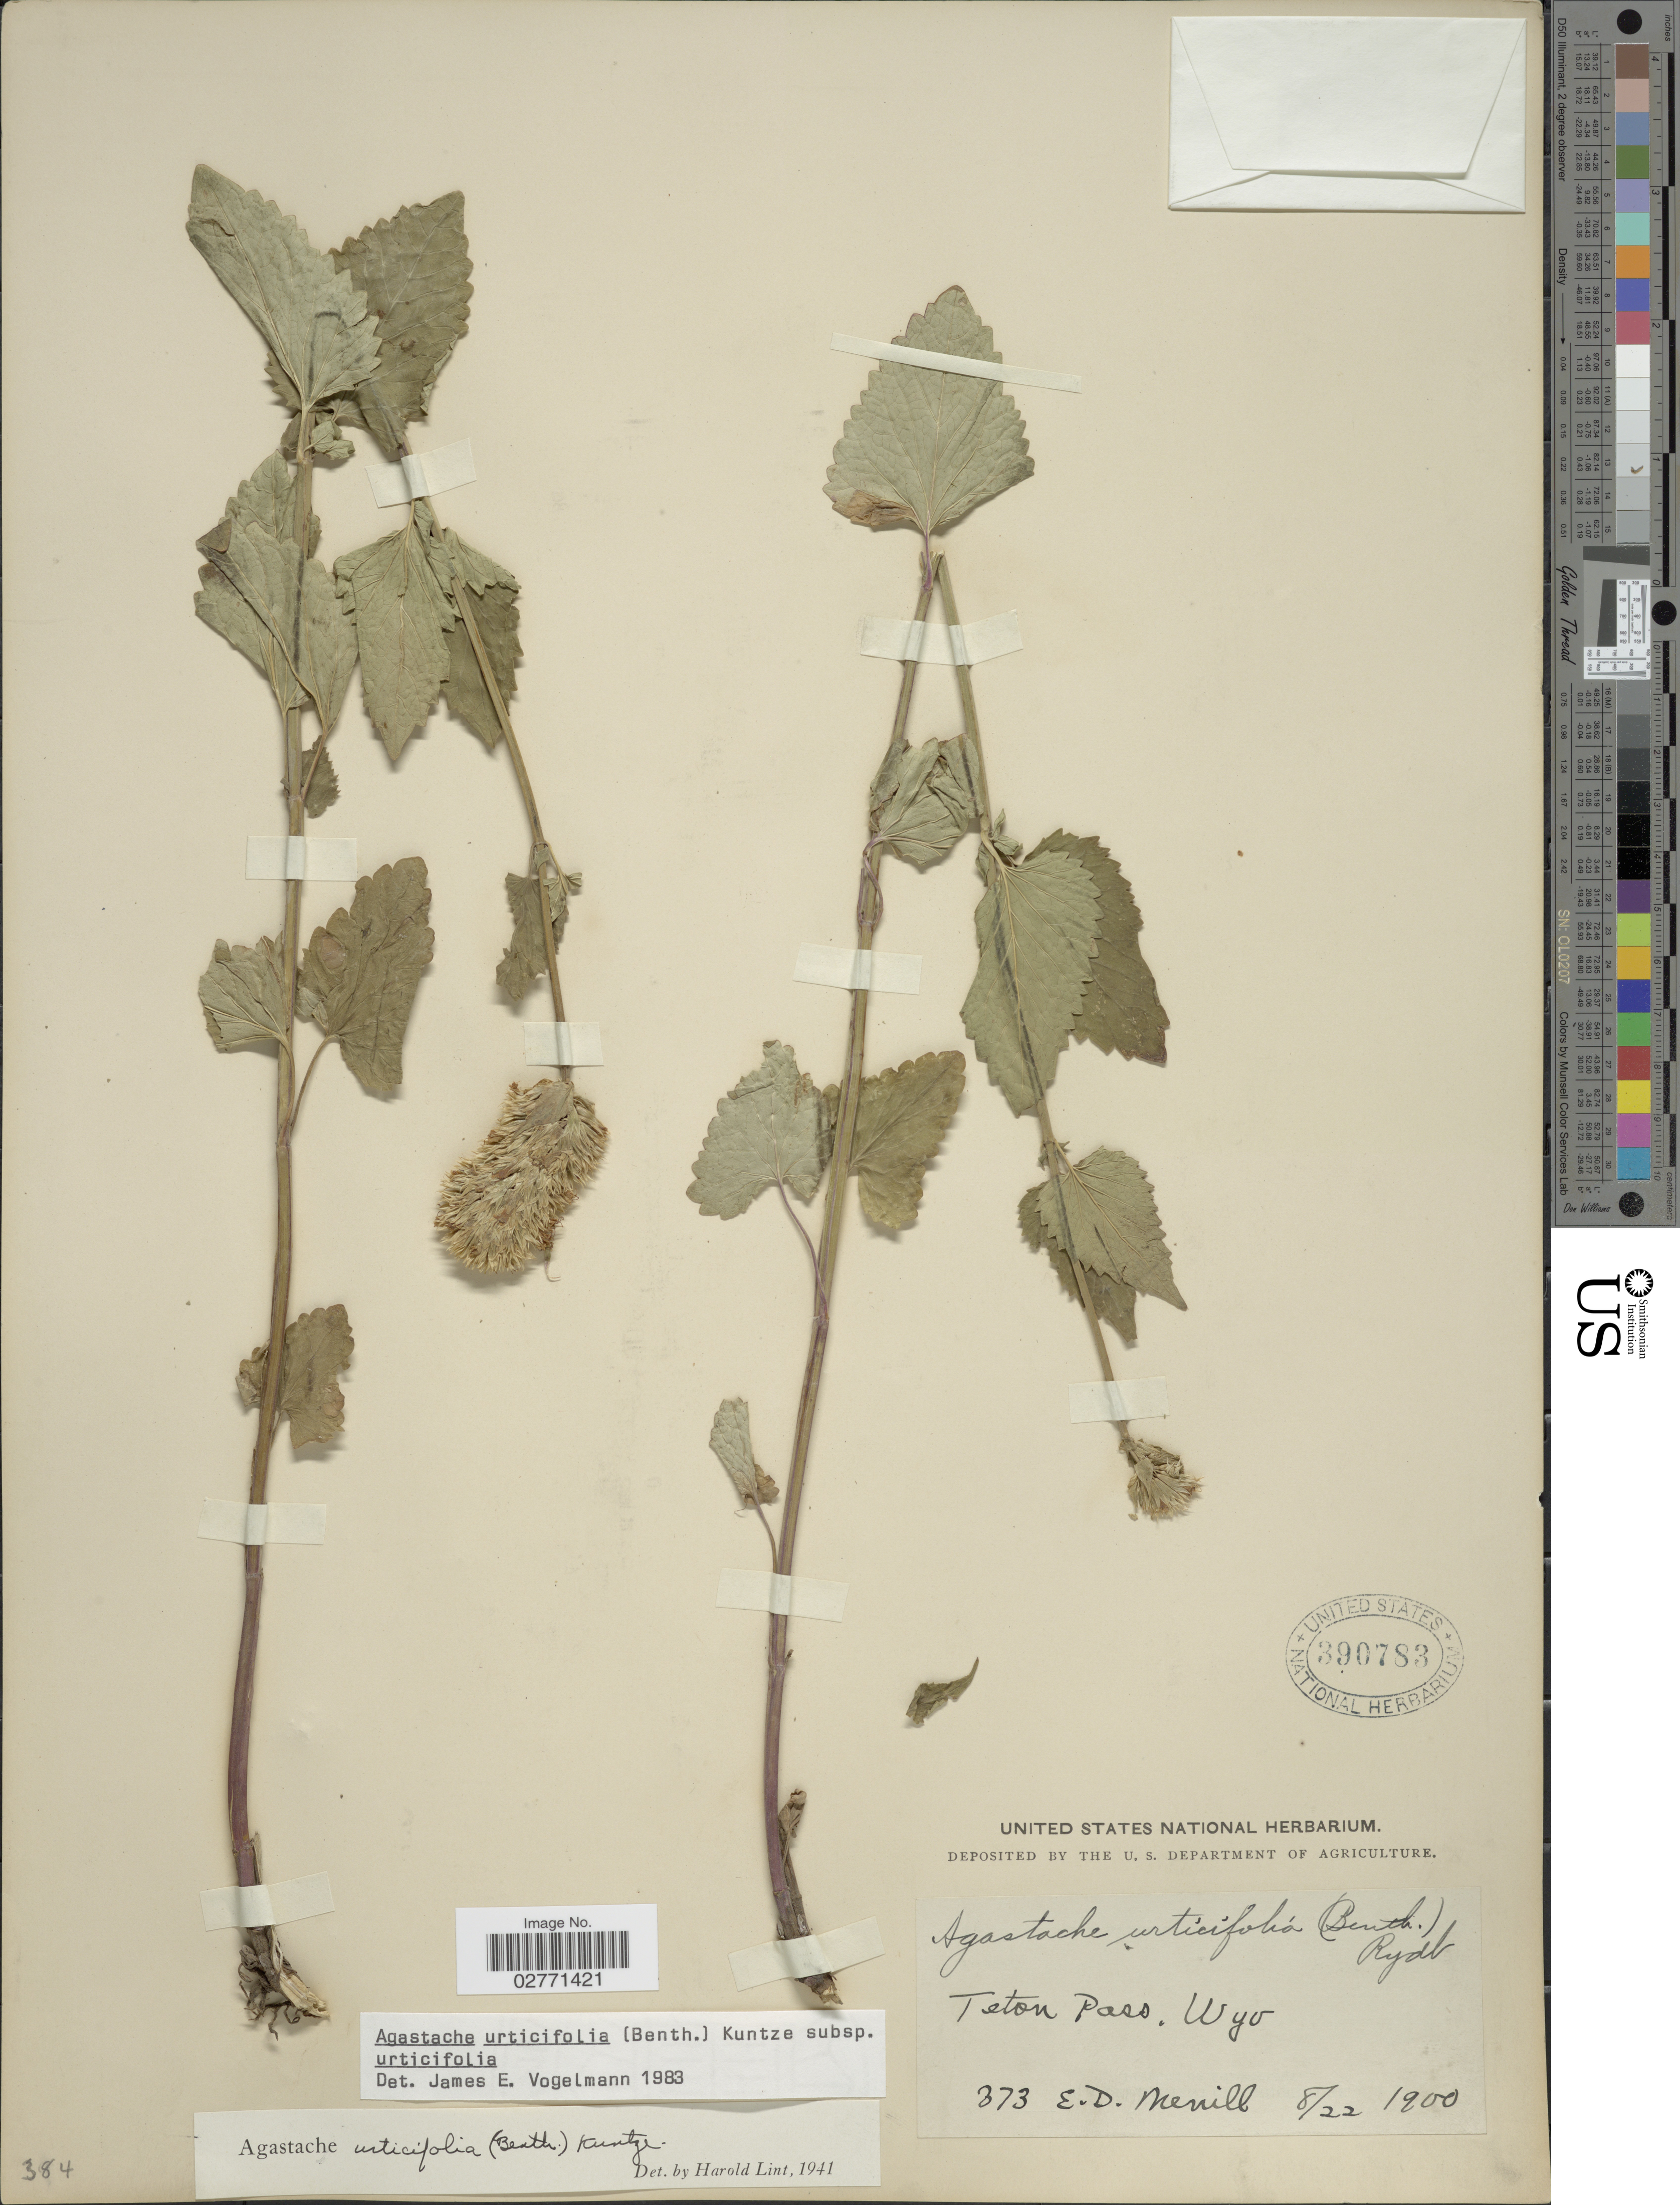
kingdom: Plantae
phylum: Tracheophyta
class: Magnoliopsida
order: Lamiales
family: Lamiaceae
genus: Agastache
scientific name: Agastache urticifolia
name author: (Benth.) Kuntze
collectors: E. Merrill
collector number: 373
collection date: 1900-08-22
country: United States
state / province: Wyoming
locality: Teton Pass.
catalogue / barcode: US 390783